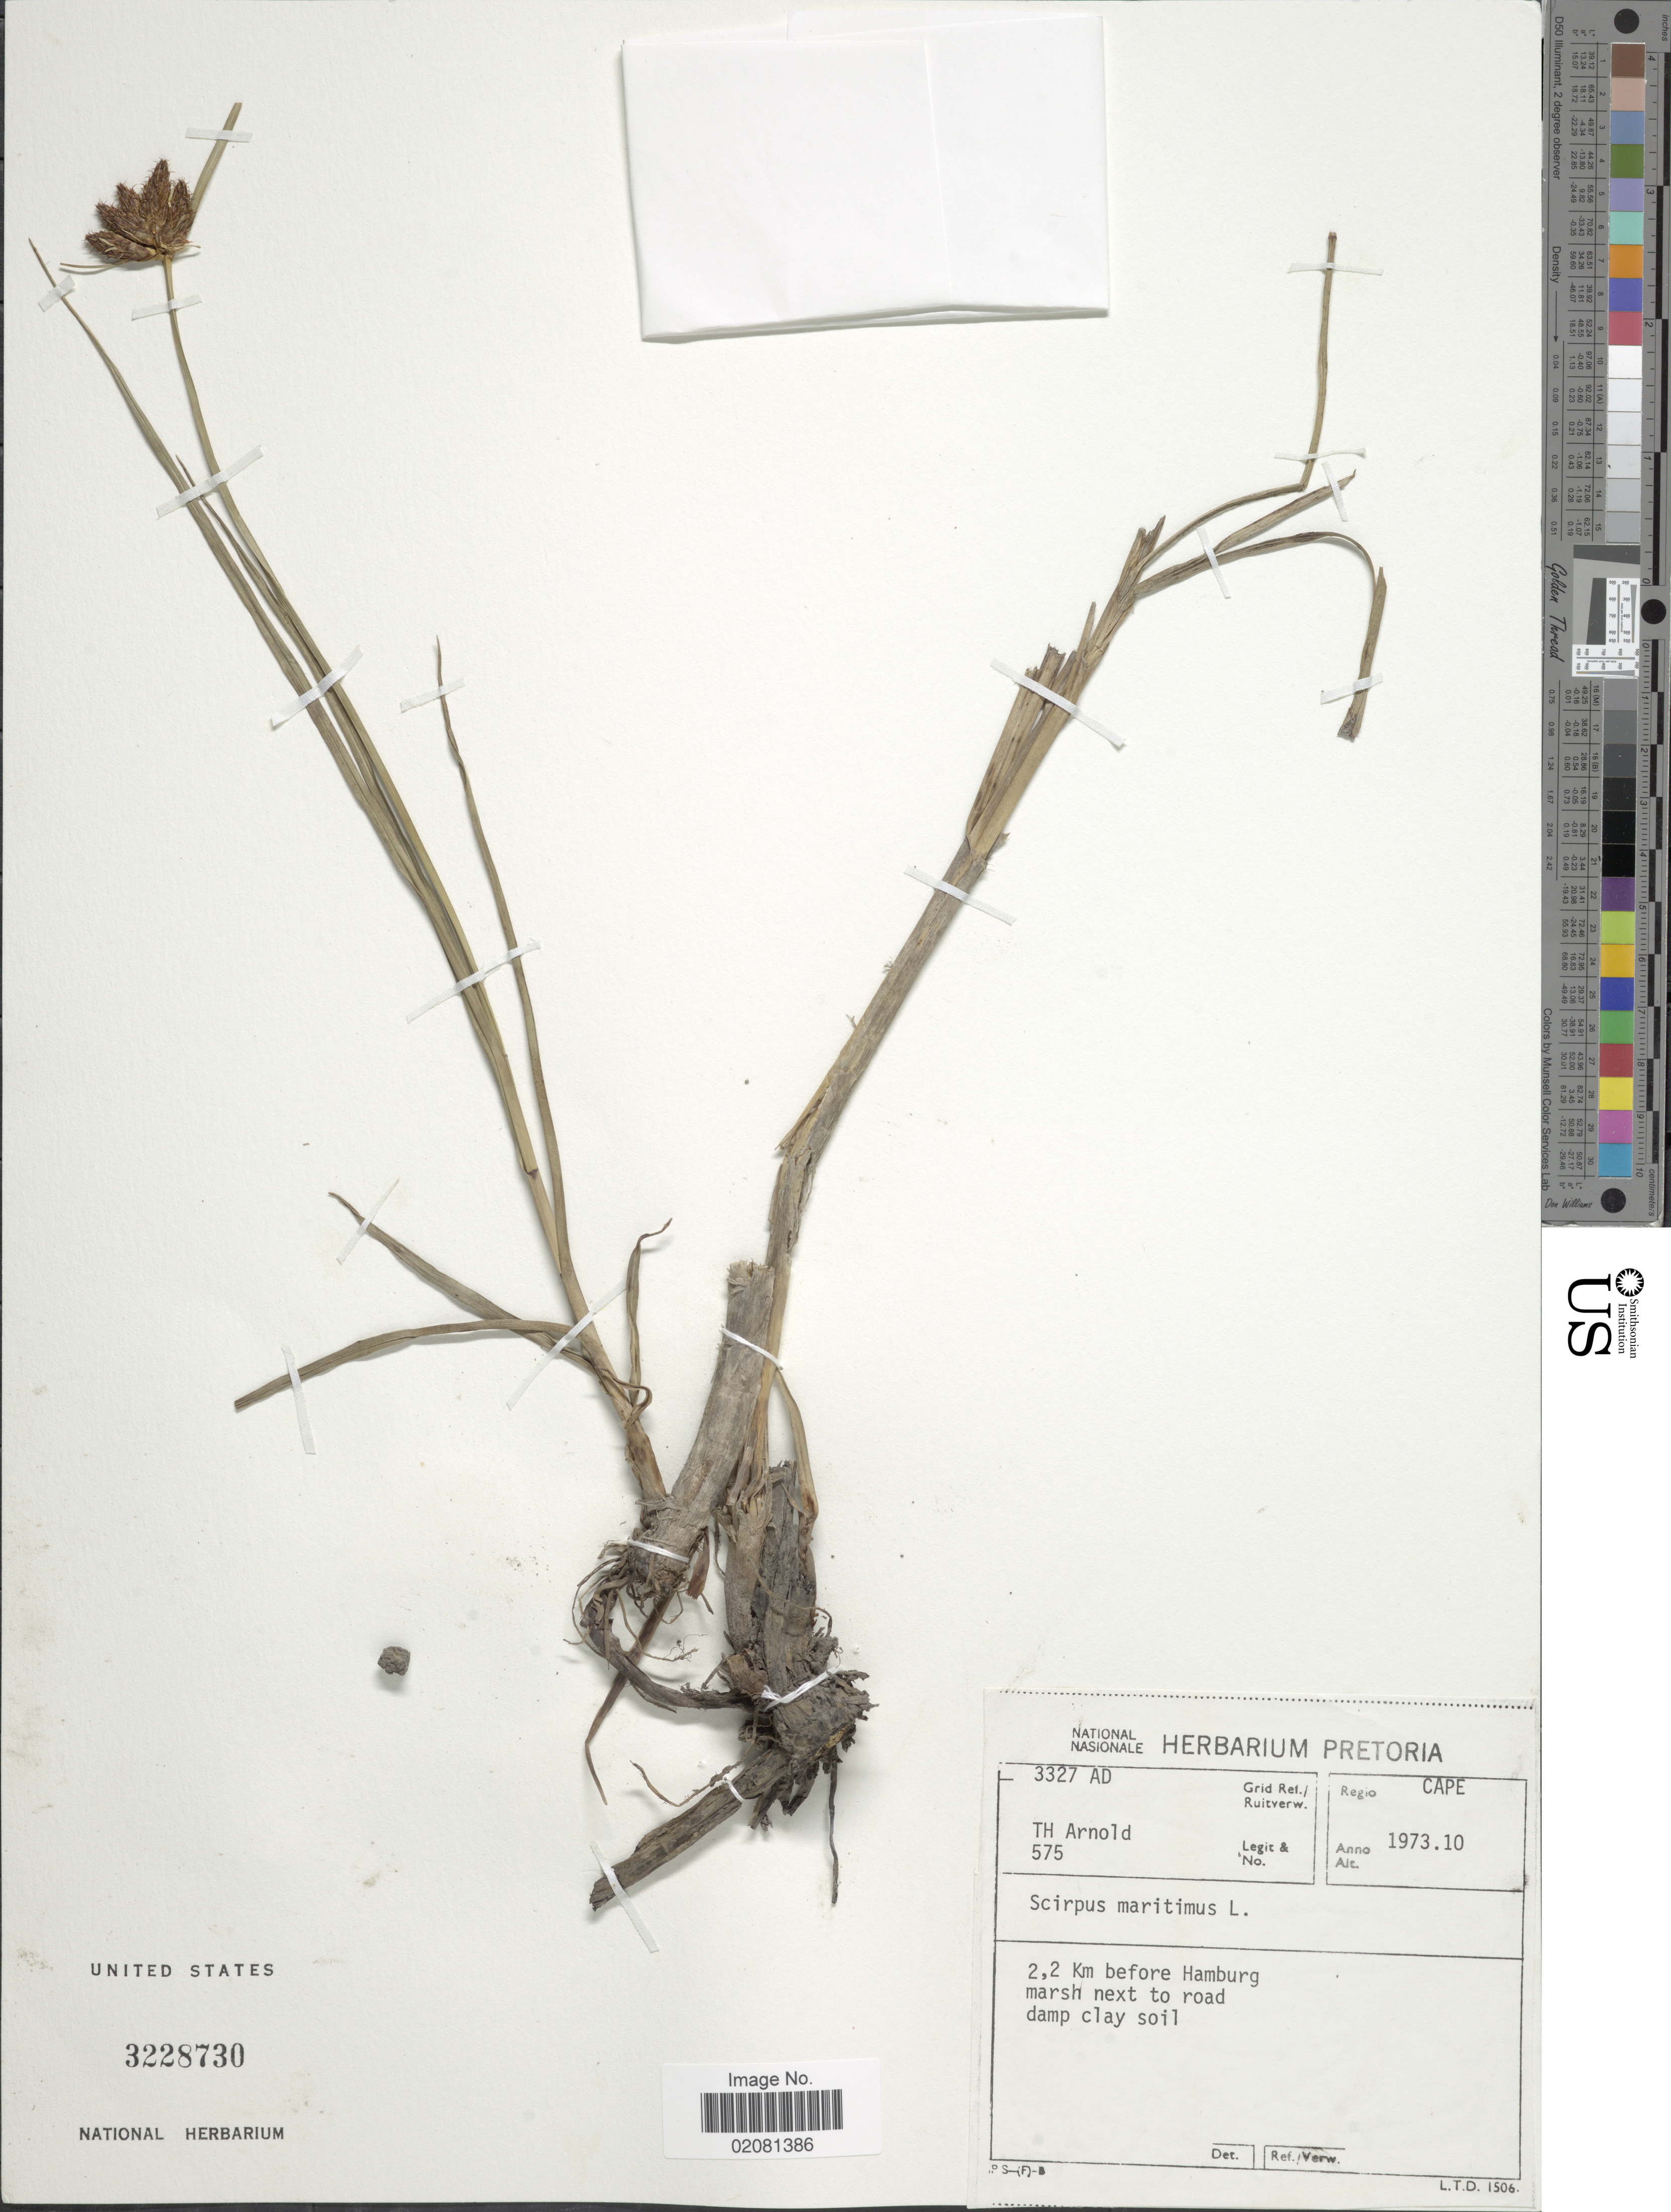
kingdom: Plantae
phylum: Tracheophyta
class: Liliopsida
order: Poales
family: Cyperaceae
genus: Bolboschoenus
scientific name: Bolboschoenus maritimus subsp. maritimus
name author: (L.) Palla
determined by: Strong, Mark T., (BOT), Smithsonian Institution - National Museum of Natural History (UNITED STATES)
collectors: T. H. Arnold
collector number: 575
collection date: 1973-10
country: South Africa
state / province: Eastern Cape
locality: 2,2 Km before Hamburg marsh next to road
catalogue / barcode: US 3228730